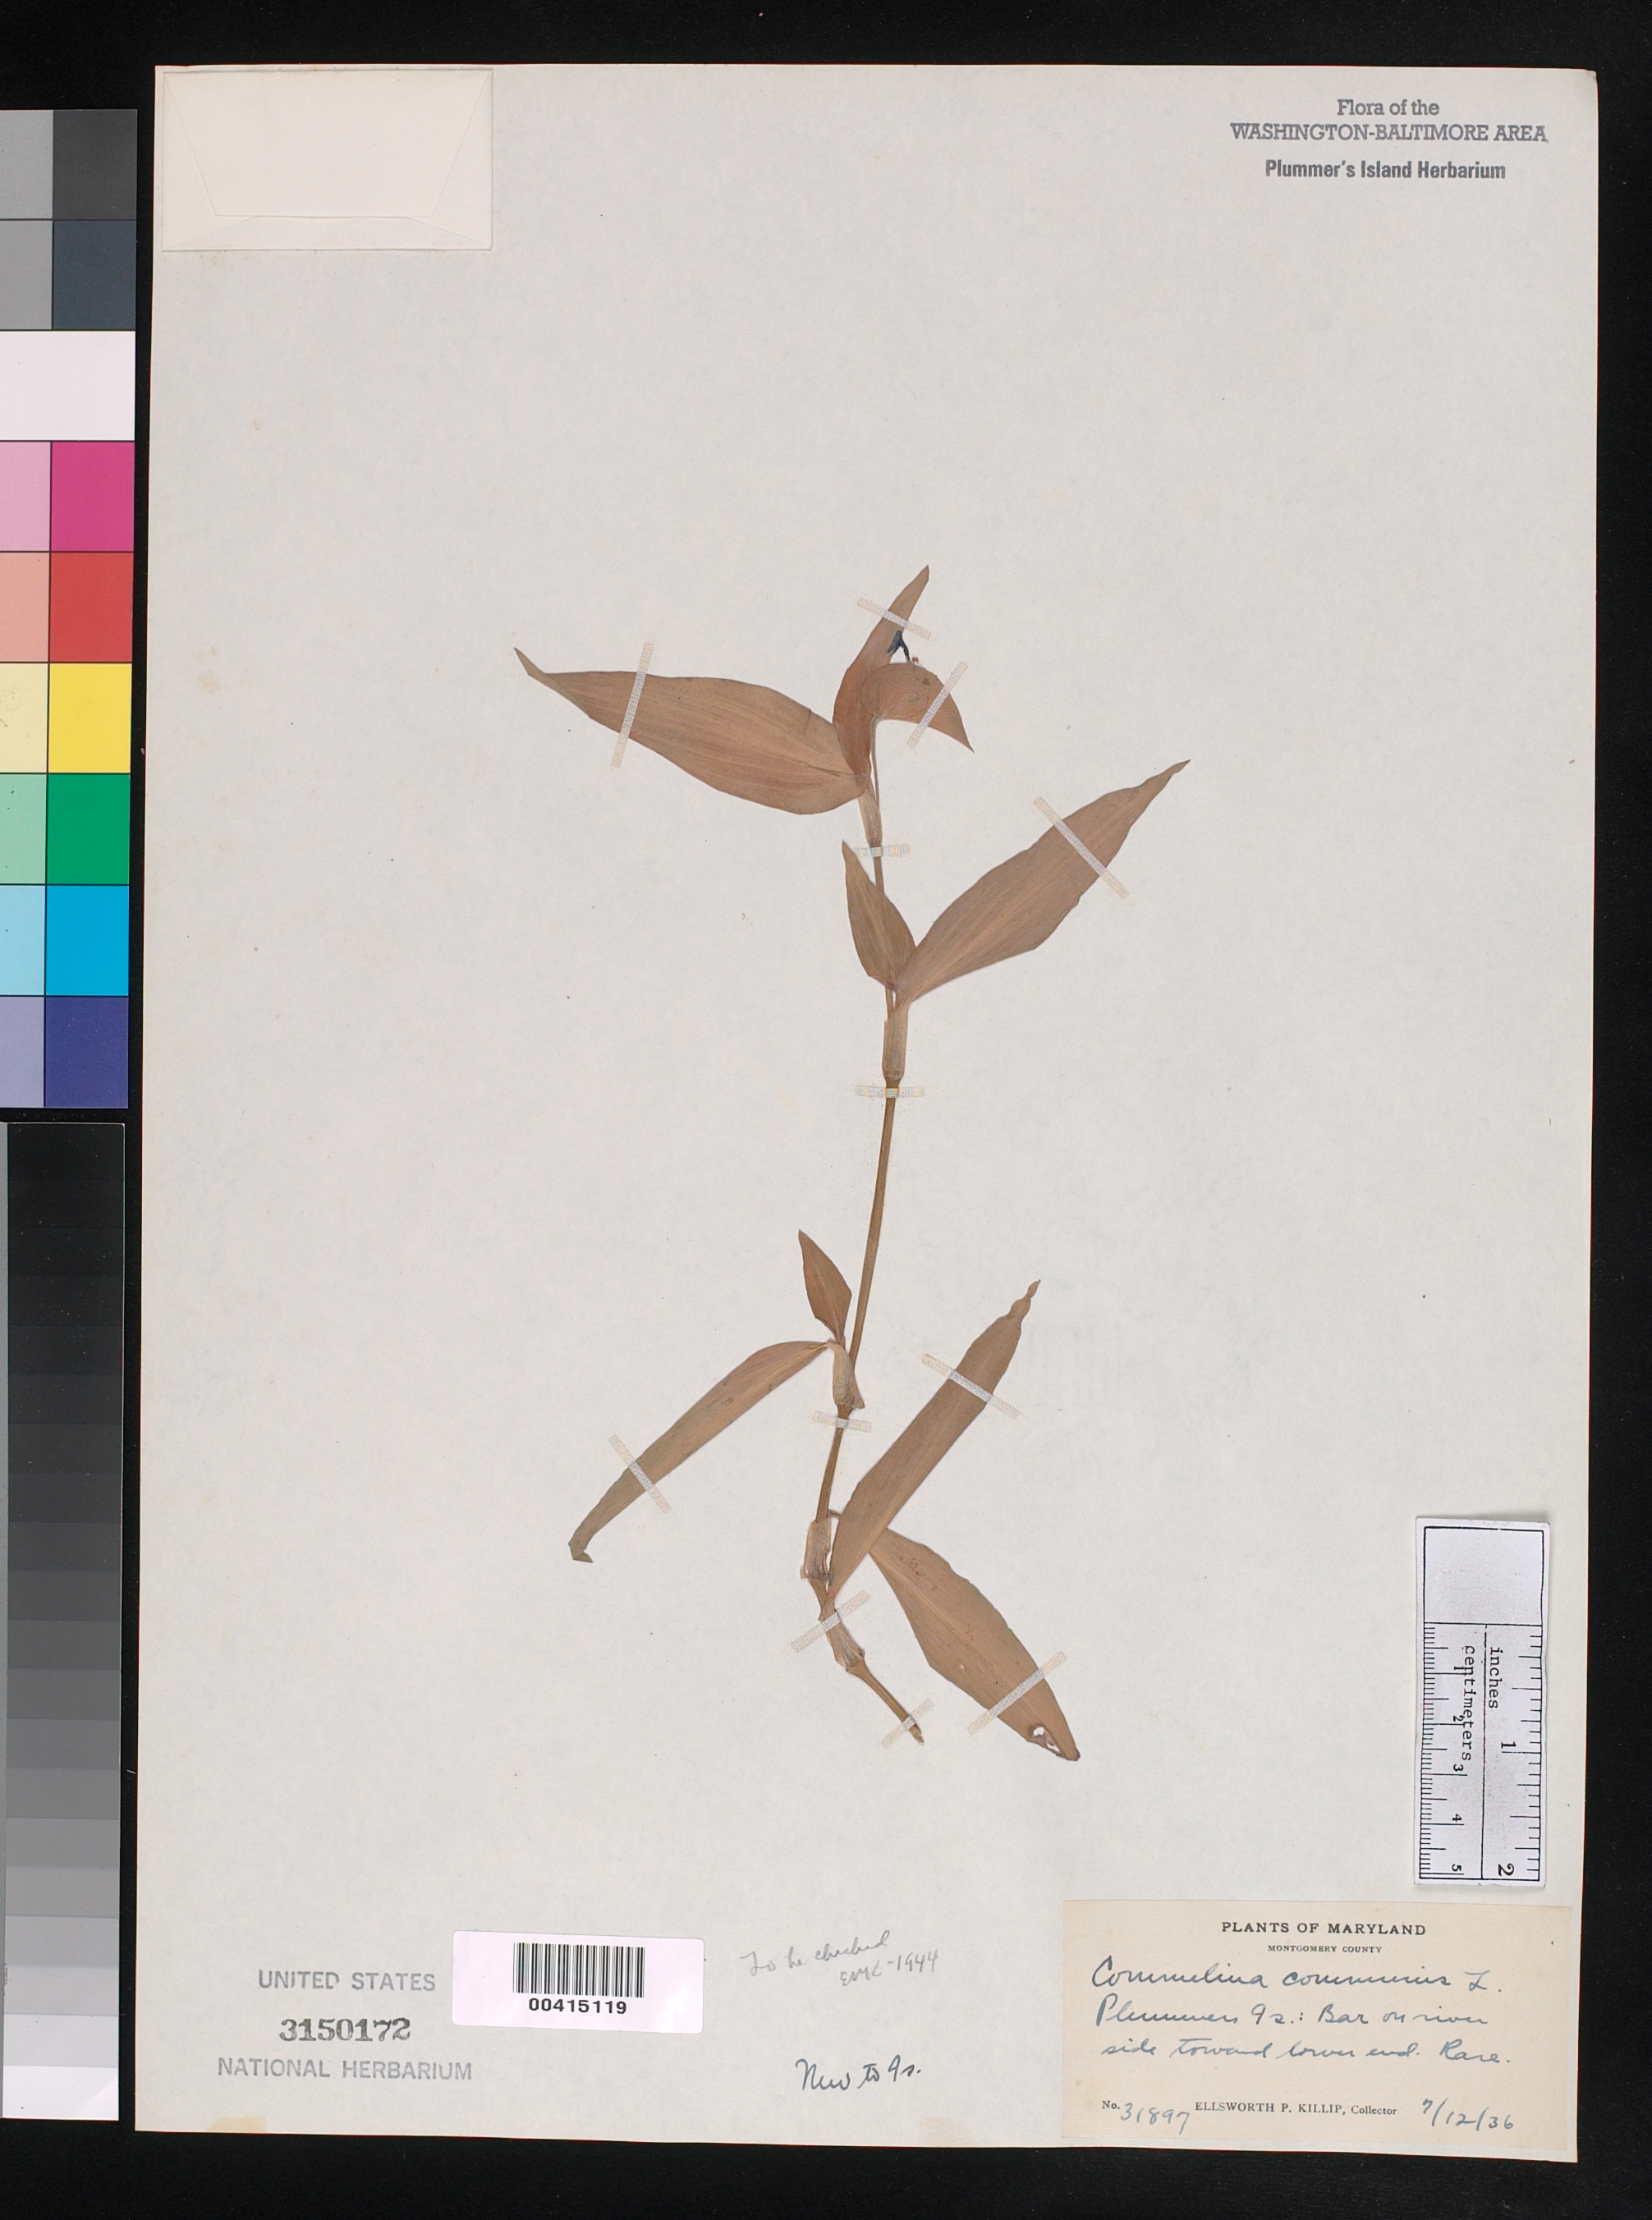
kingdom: Plantae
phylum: Tracheophyta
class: Liliopsida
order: Commelinales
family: Commelinaceae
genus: Commelina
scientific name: Commelina communis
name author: L.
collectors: E. P. Killip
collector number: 31897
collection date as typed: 12 Jul 1936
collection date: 1936-07-12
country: United States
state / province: Maryland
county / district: Montgomery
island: Plummers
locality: Plummer's Island; Bar on riverside toward lower end C. & O. Canal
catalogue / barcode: US 3150172